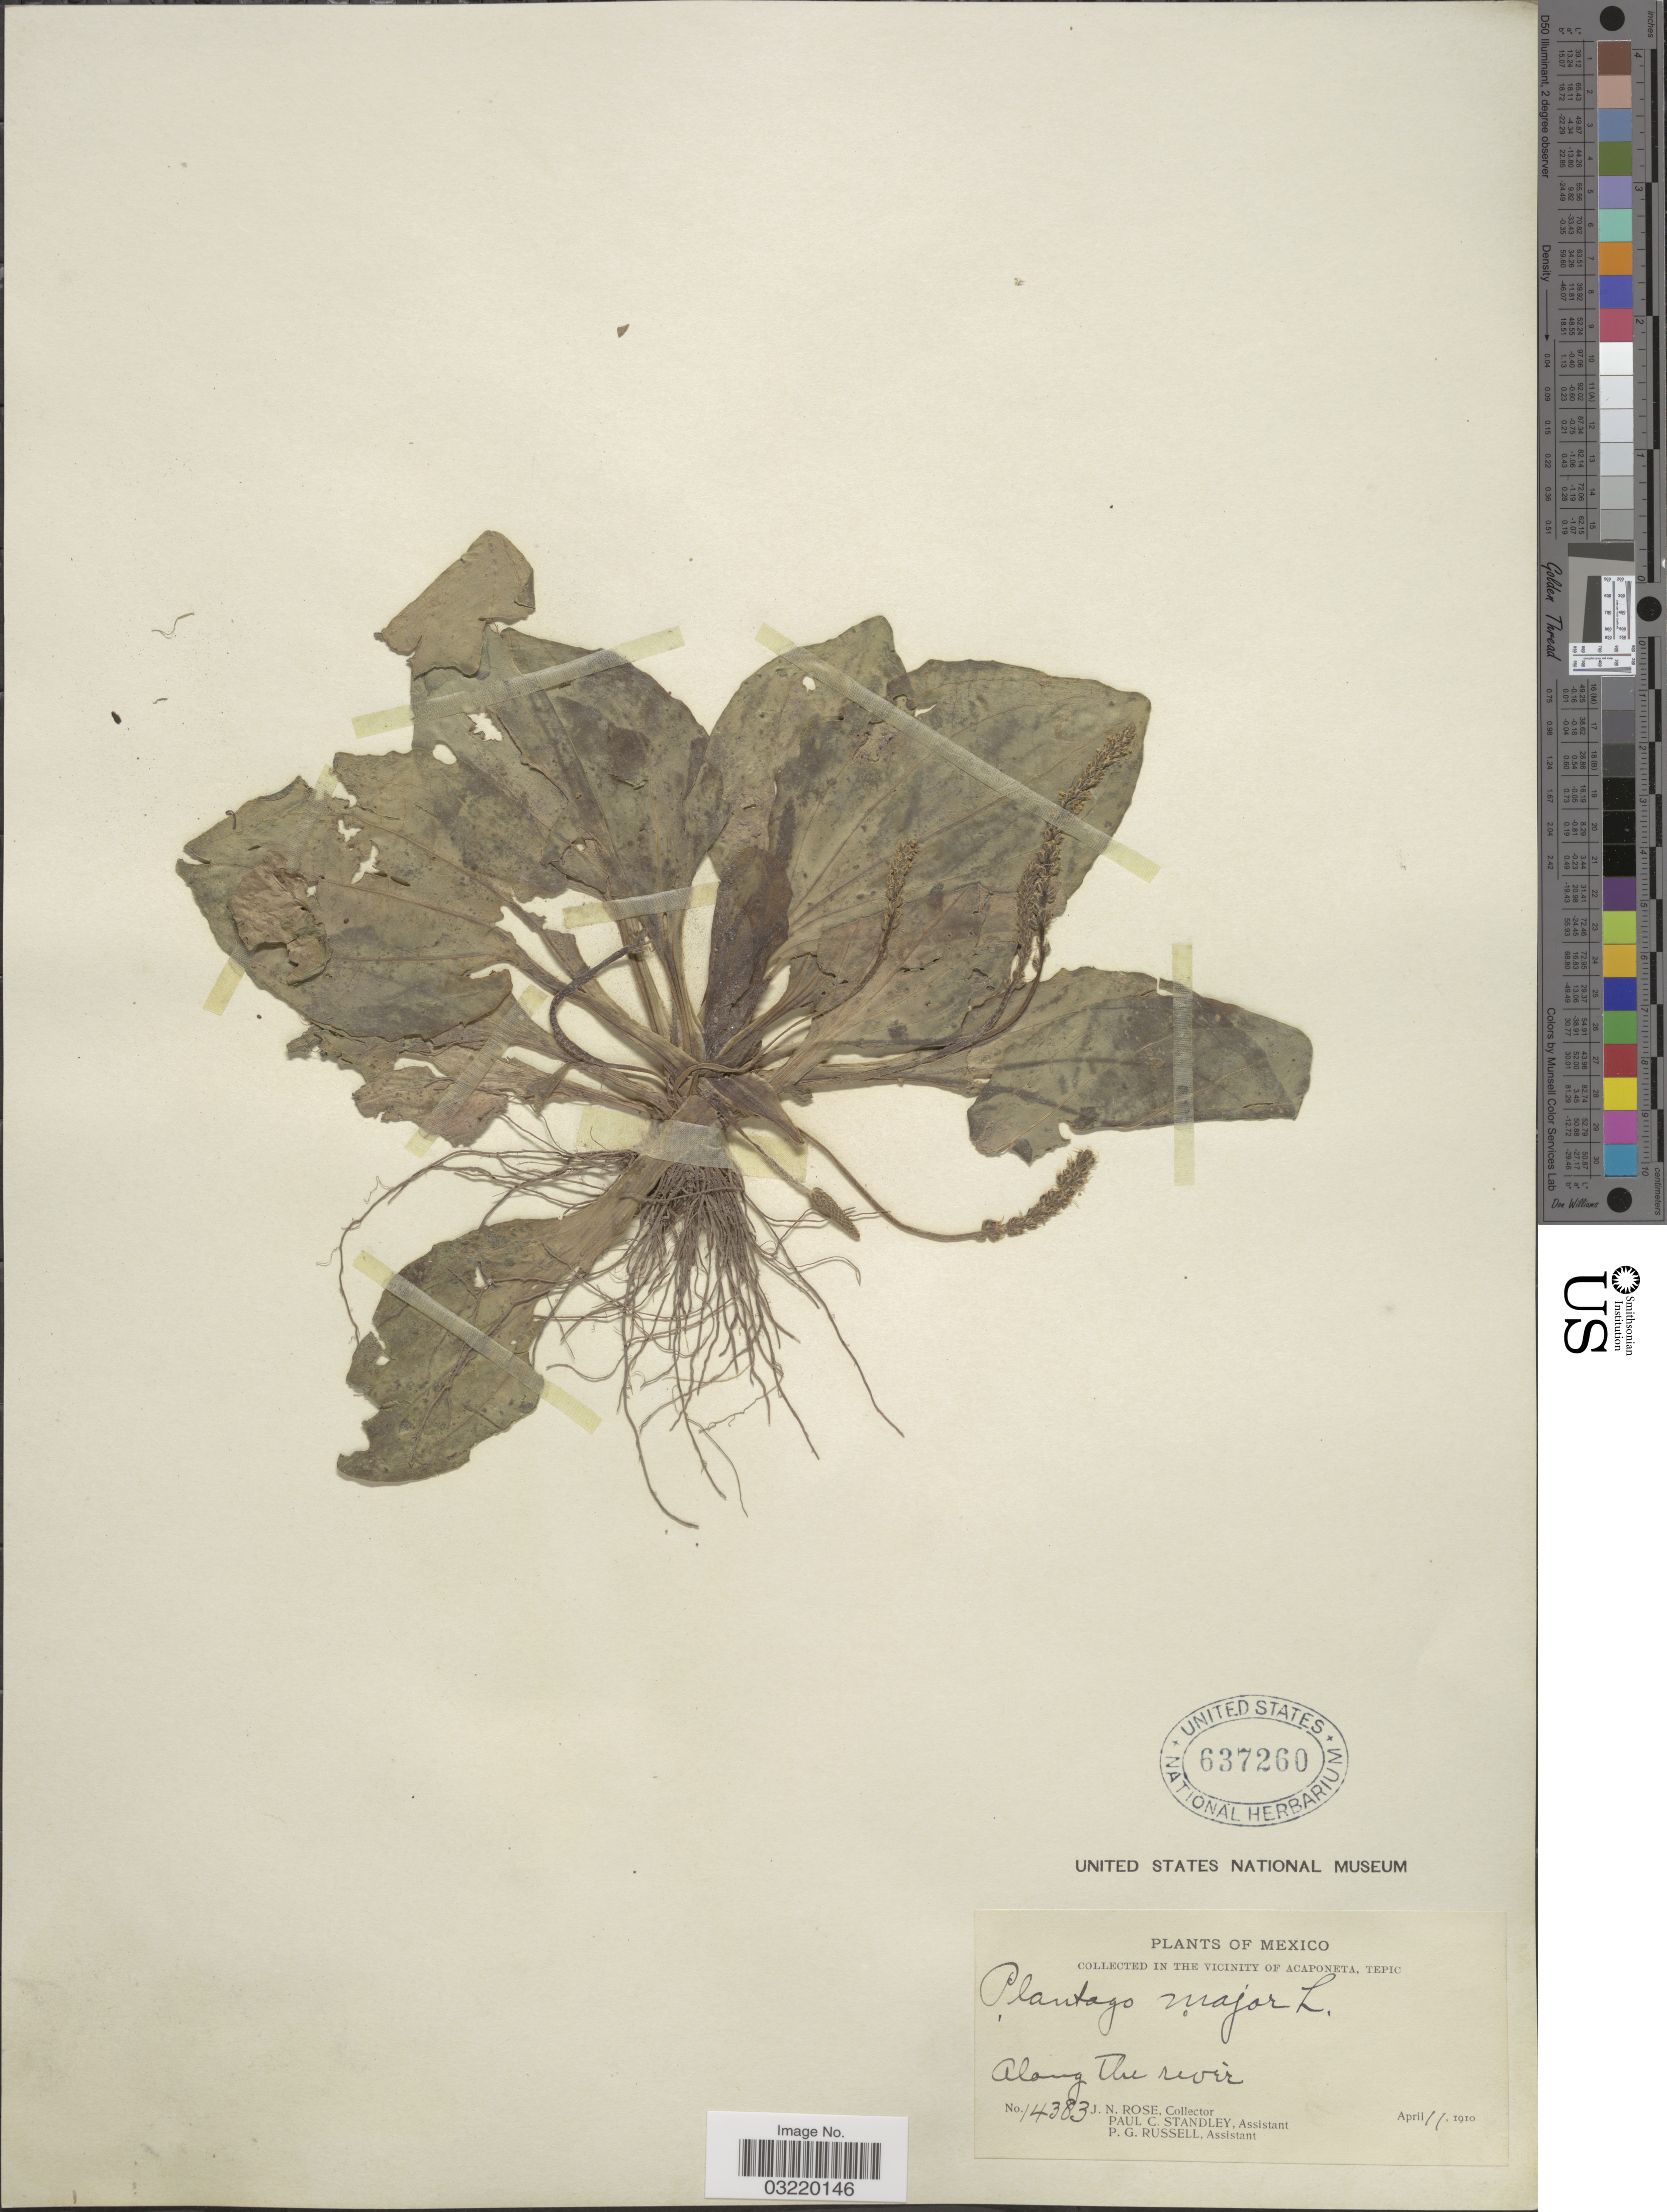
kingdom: Plantae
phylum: Tracheophyta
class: Magnoliopsida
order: Lamiales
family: Plantaginaceae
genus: Plantago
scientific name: Plantago major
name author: L.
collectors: J. N. Rose, P. C. Standley & P. G. Russell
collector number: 14383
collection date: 1910-04-11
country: Mexico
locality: In the Vicinity of Acaponeta. Along the river.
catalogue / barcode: US 637260